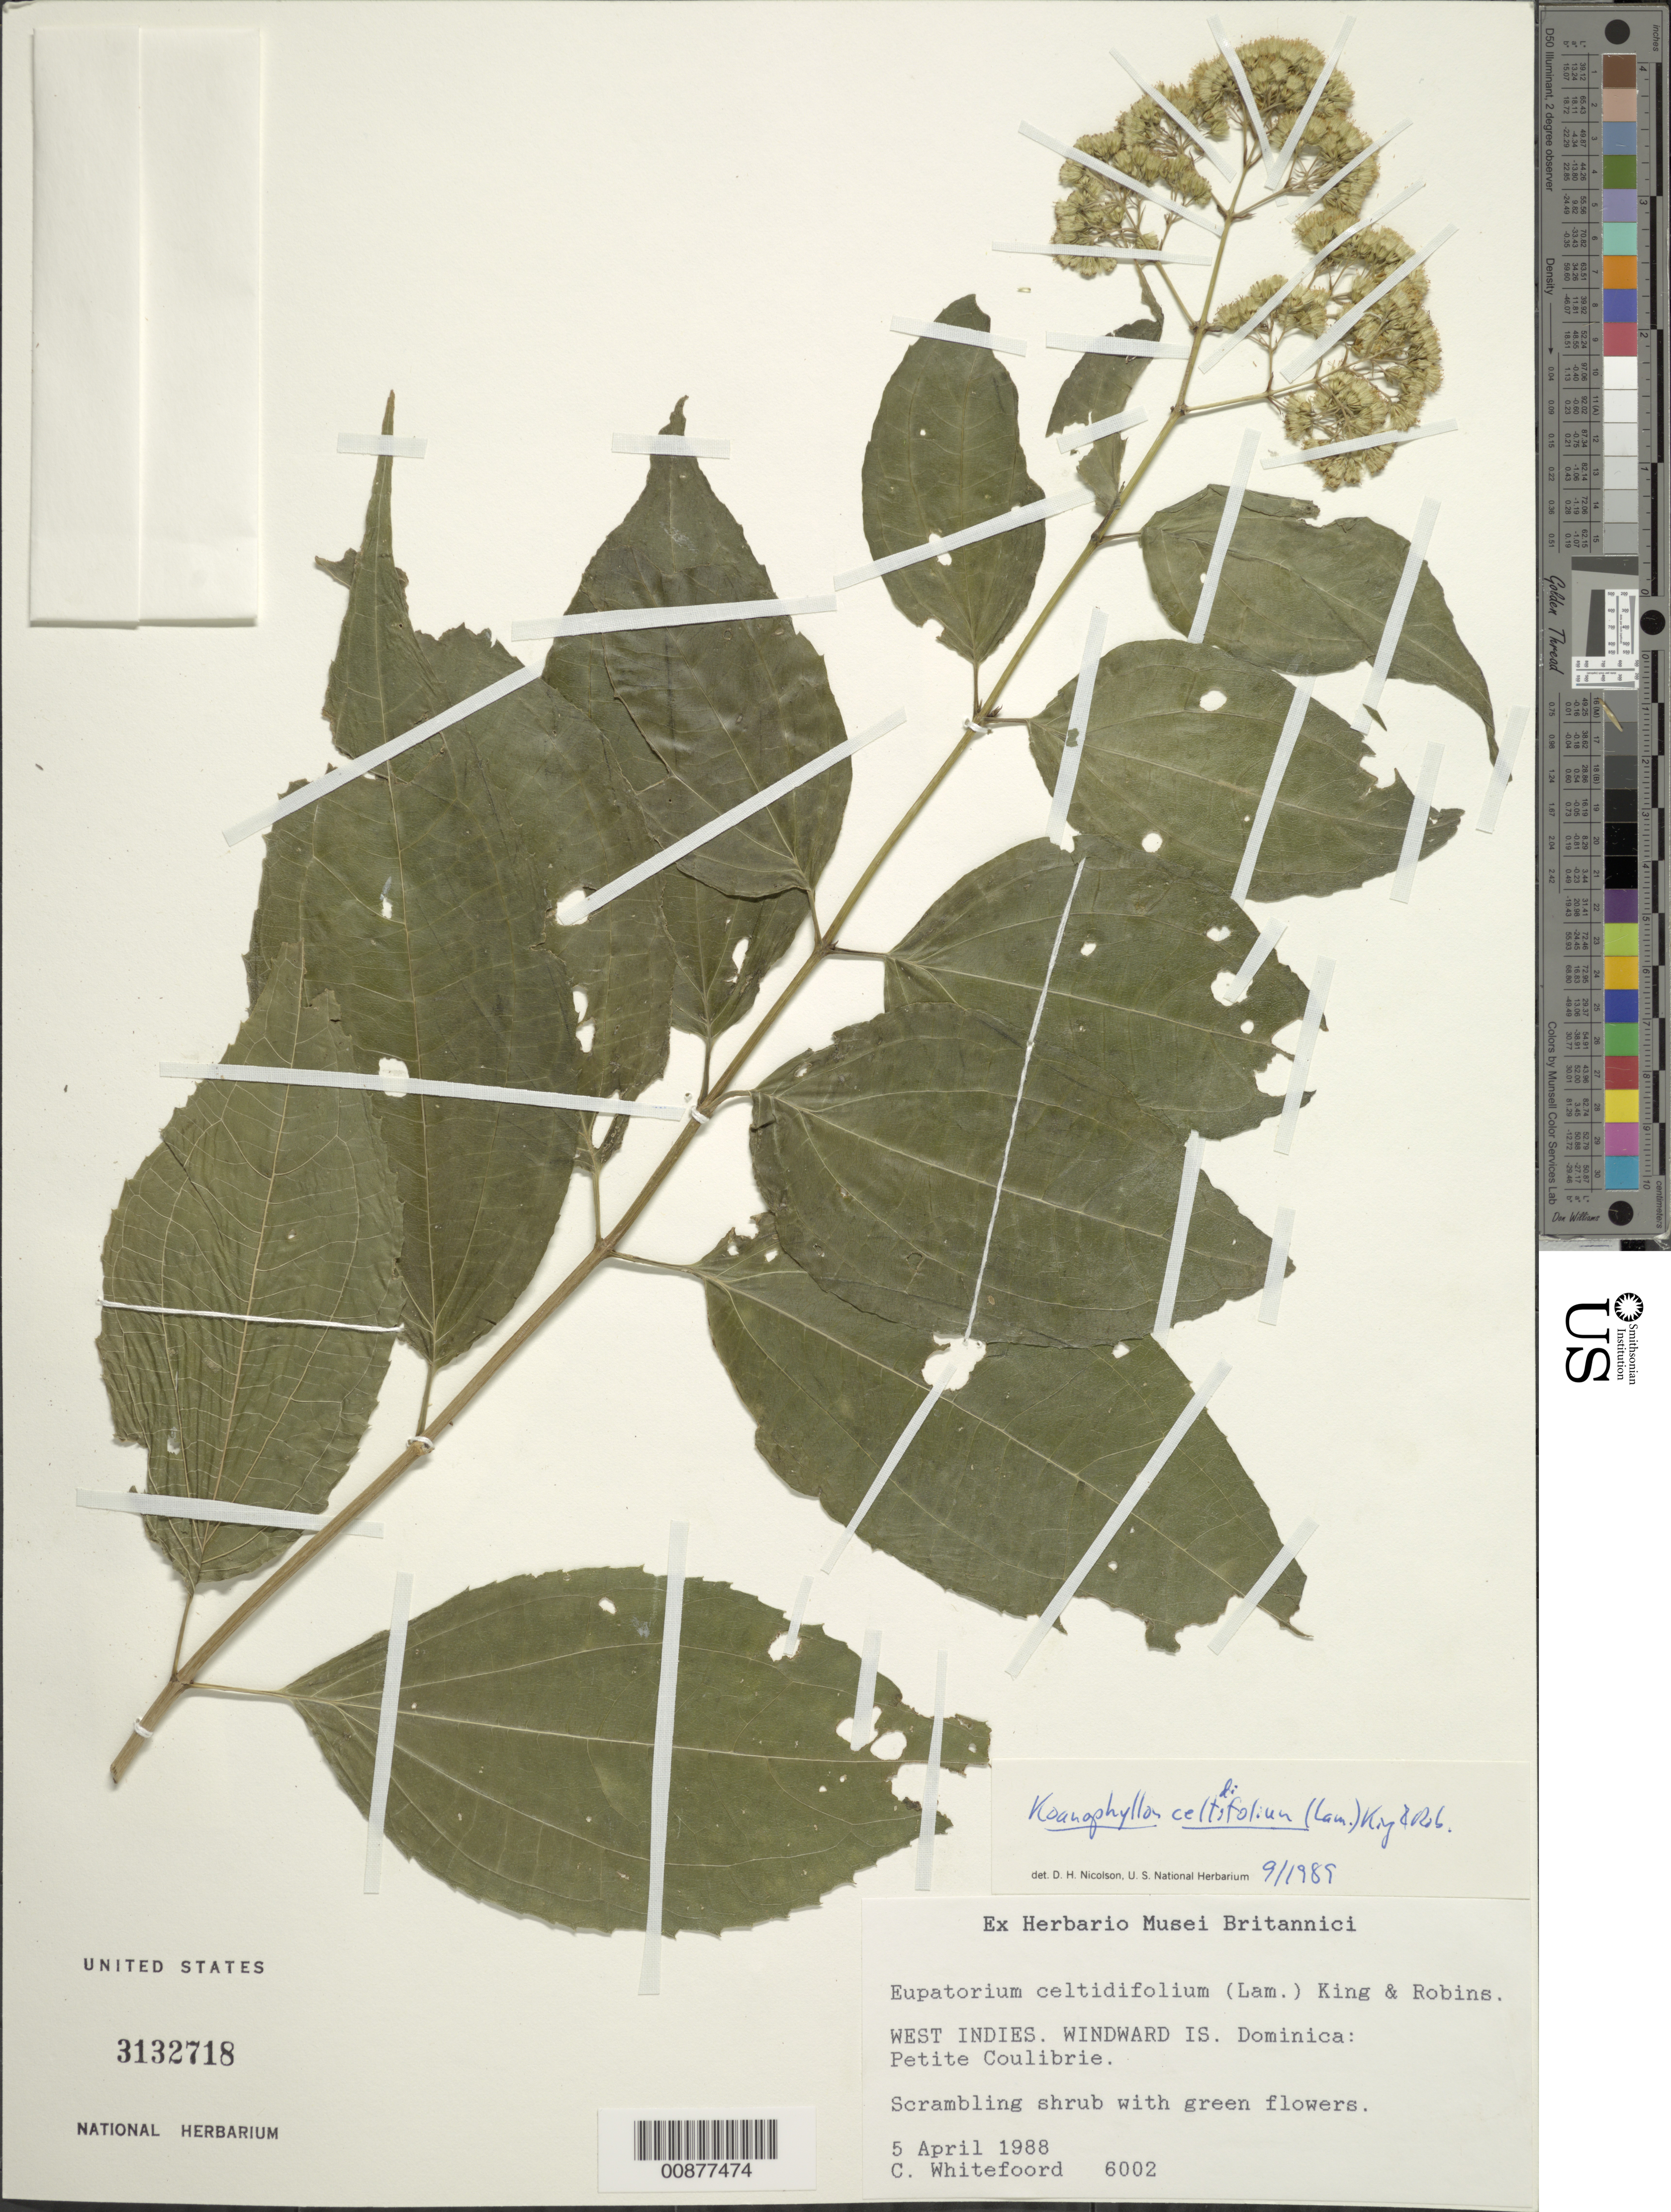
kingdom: Plantae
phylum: Tracheophyta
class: Magnoliopsida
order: Asterales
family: Asteraceae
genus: Koanophyllon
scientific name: Koanophyllon celtidifolium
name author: (Lam.) R.M. King & H. Rob.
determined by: Nicolson, Dan H.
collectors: C. Whitefoord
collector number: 6002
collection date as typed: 05 Apr 1988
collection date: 1988-04-05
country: Dominica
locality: petite Coulibrie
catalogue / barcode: US 3132718